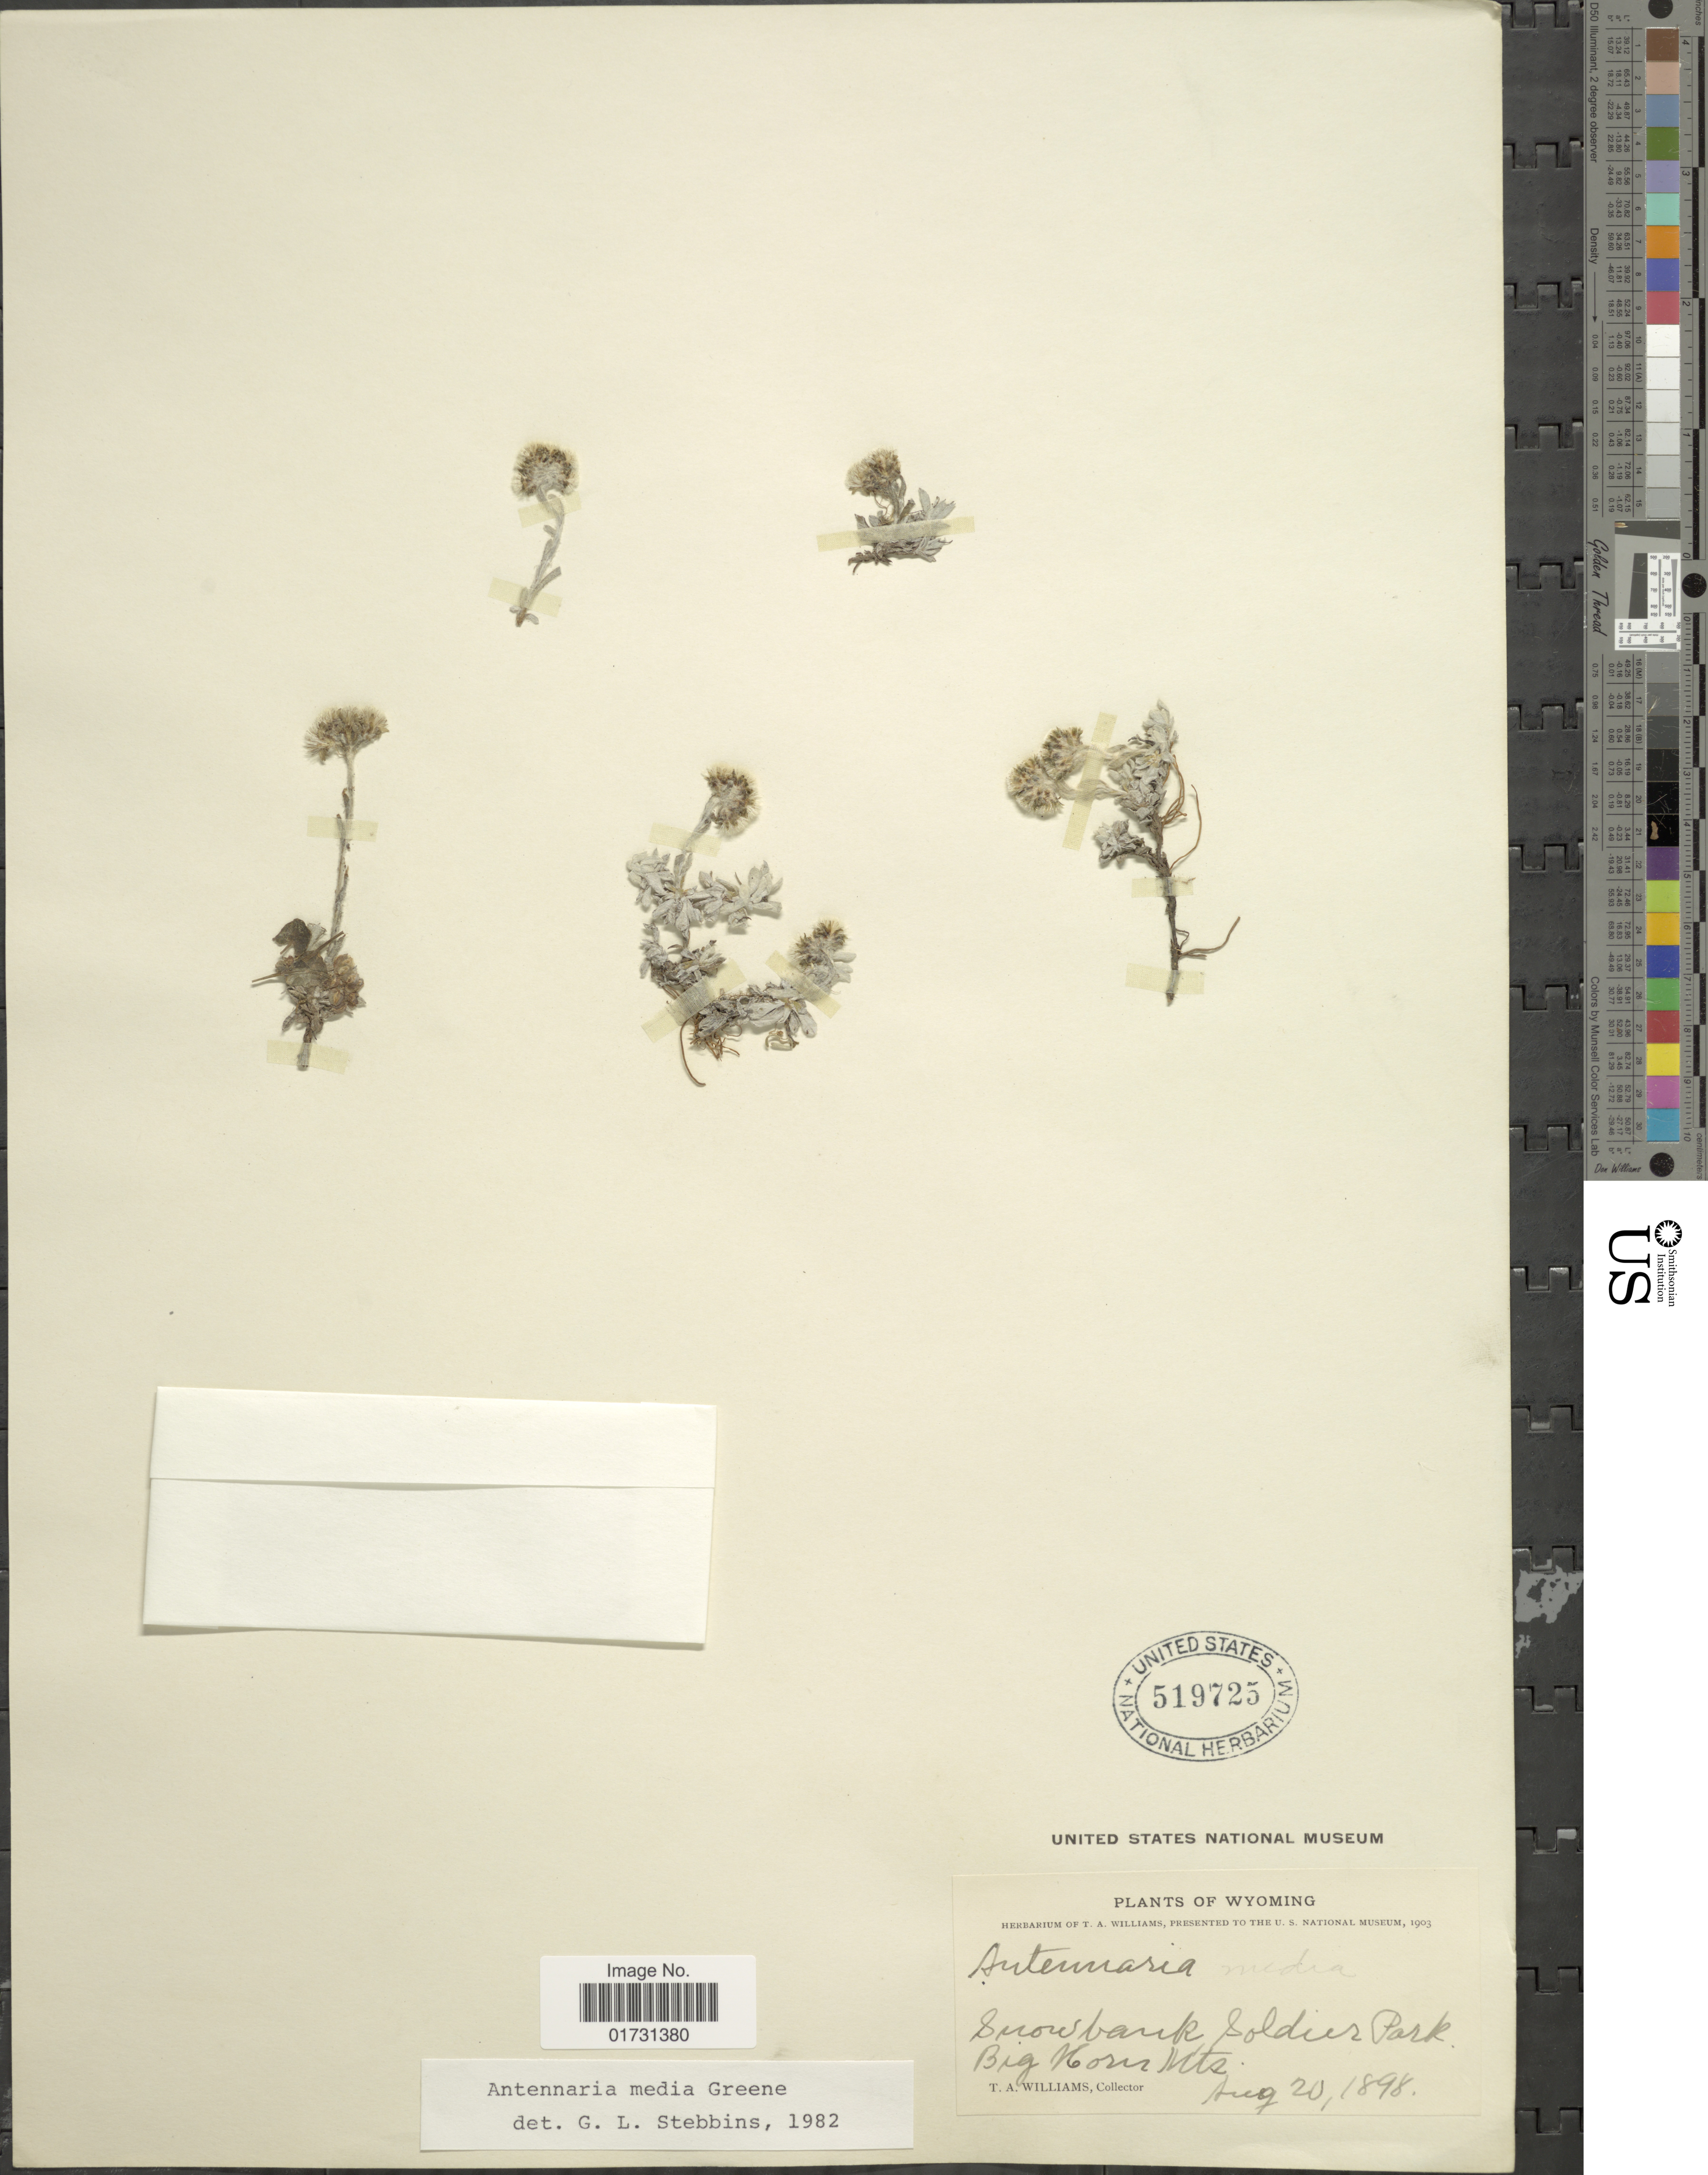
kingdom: Plantae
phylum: Tracheophyta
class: Magnoliopsida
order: Asterales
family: Asteraceae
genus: Antennaria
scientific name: Antennaria media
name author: Greene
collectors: T. A. Williams (herbarium)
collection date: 1898-08-20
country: United States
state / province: Wyoming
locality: Snow bank Soldier Park, Big Horn Mts.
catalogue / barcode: US 519725